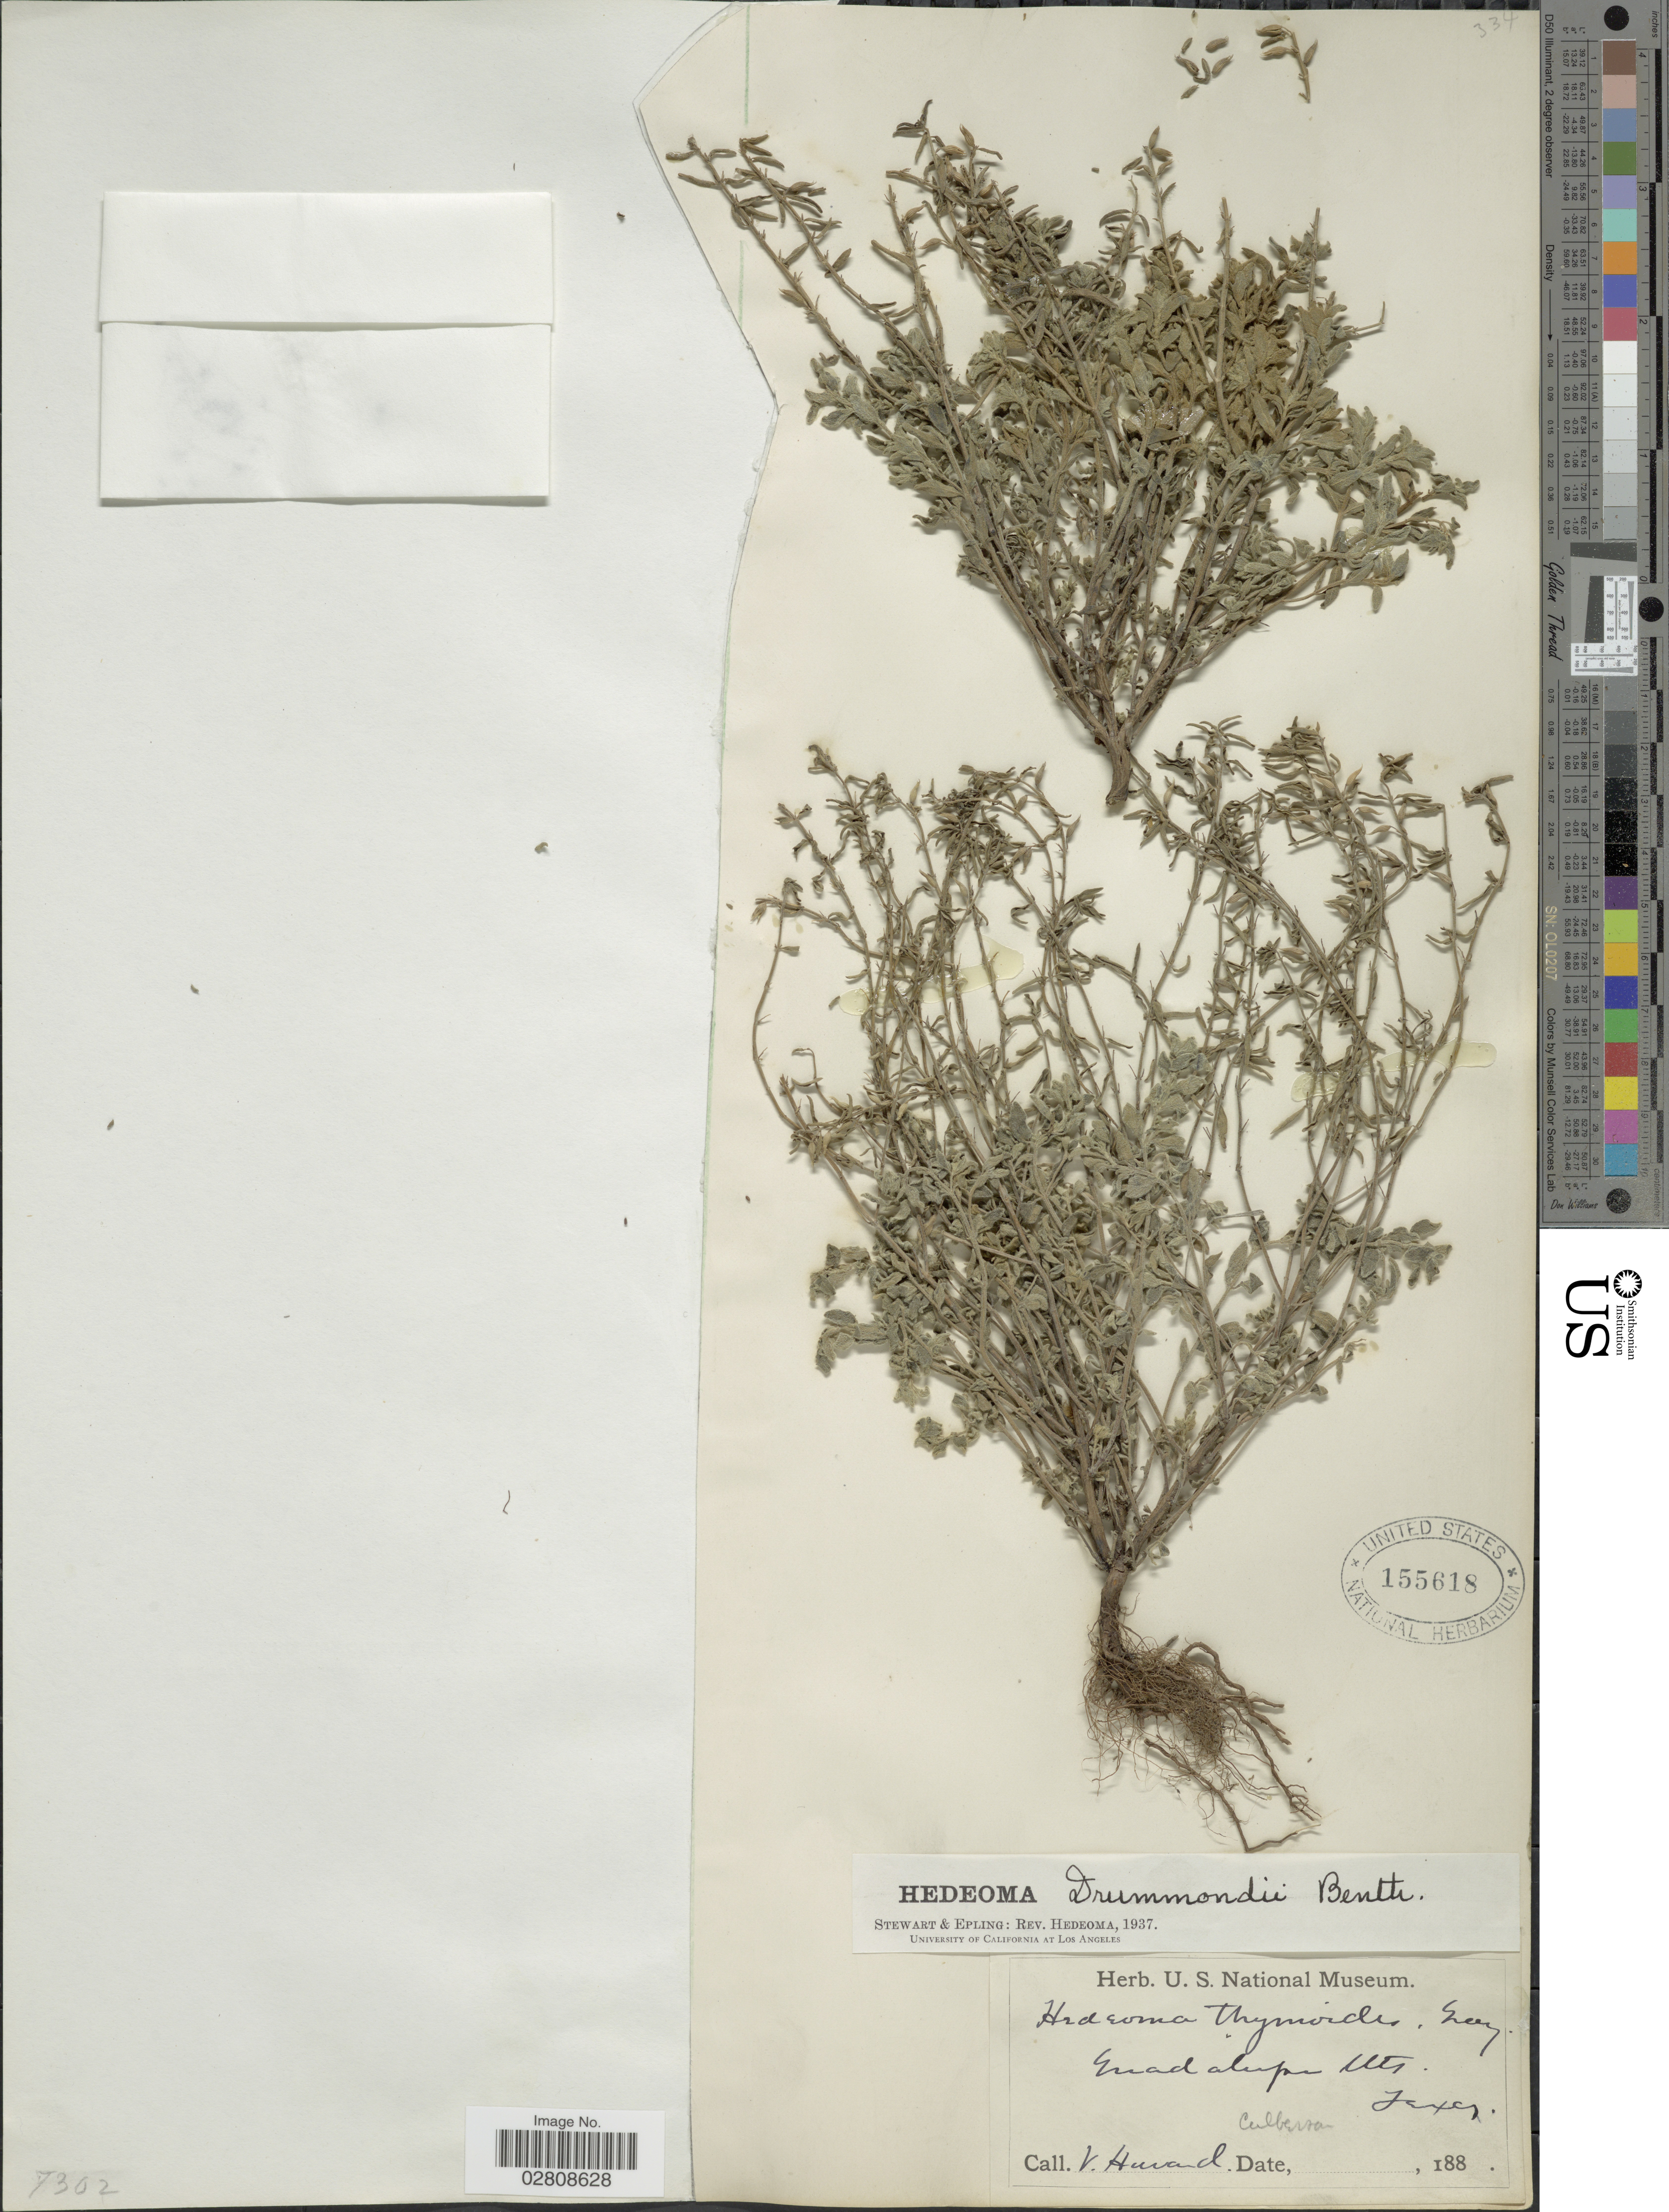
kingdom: Plantae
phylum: Tracheophyta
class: Magnoliopsida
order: Lamiales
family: Lamiaceae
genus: Hedeoma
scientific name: Hedeoma drummondii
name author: Benth.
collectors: V. Harvard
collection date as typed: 188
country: United States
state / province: Texas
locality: Guadalupe Mts. Culberson.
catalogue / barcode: US 155618